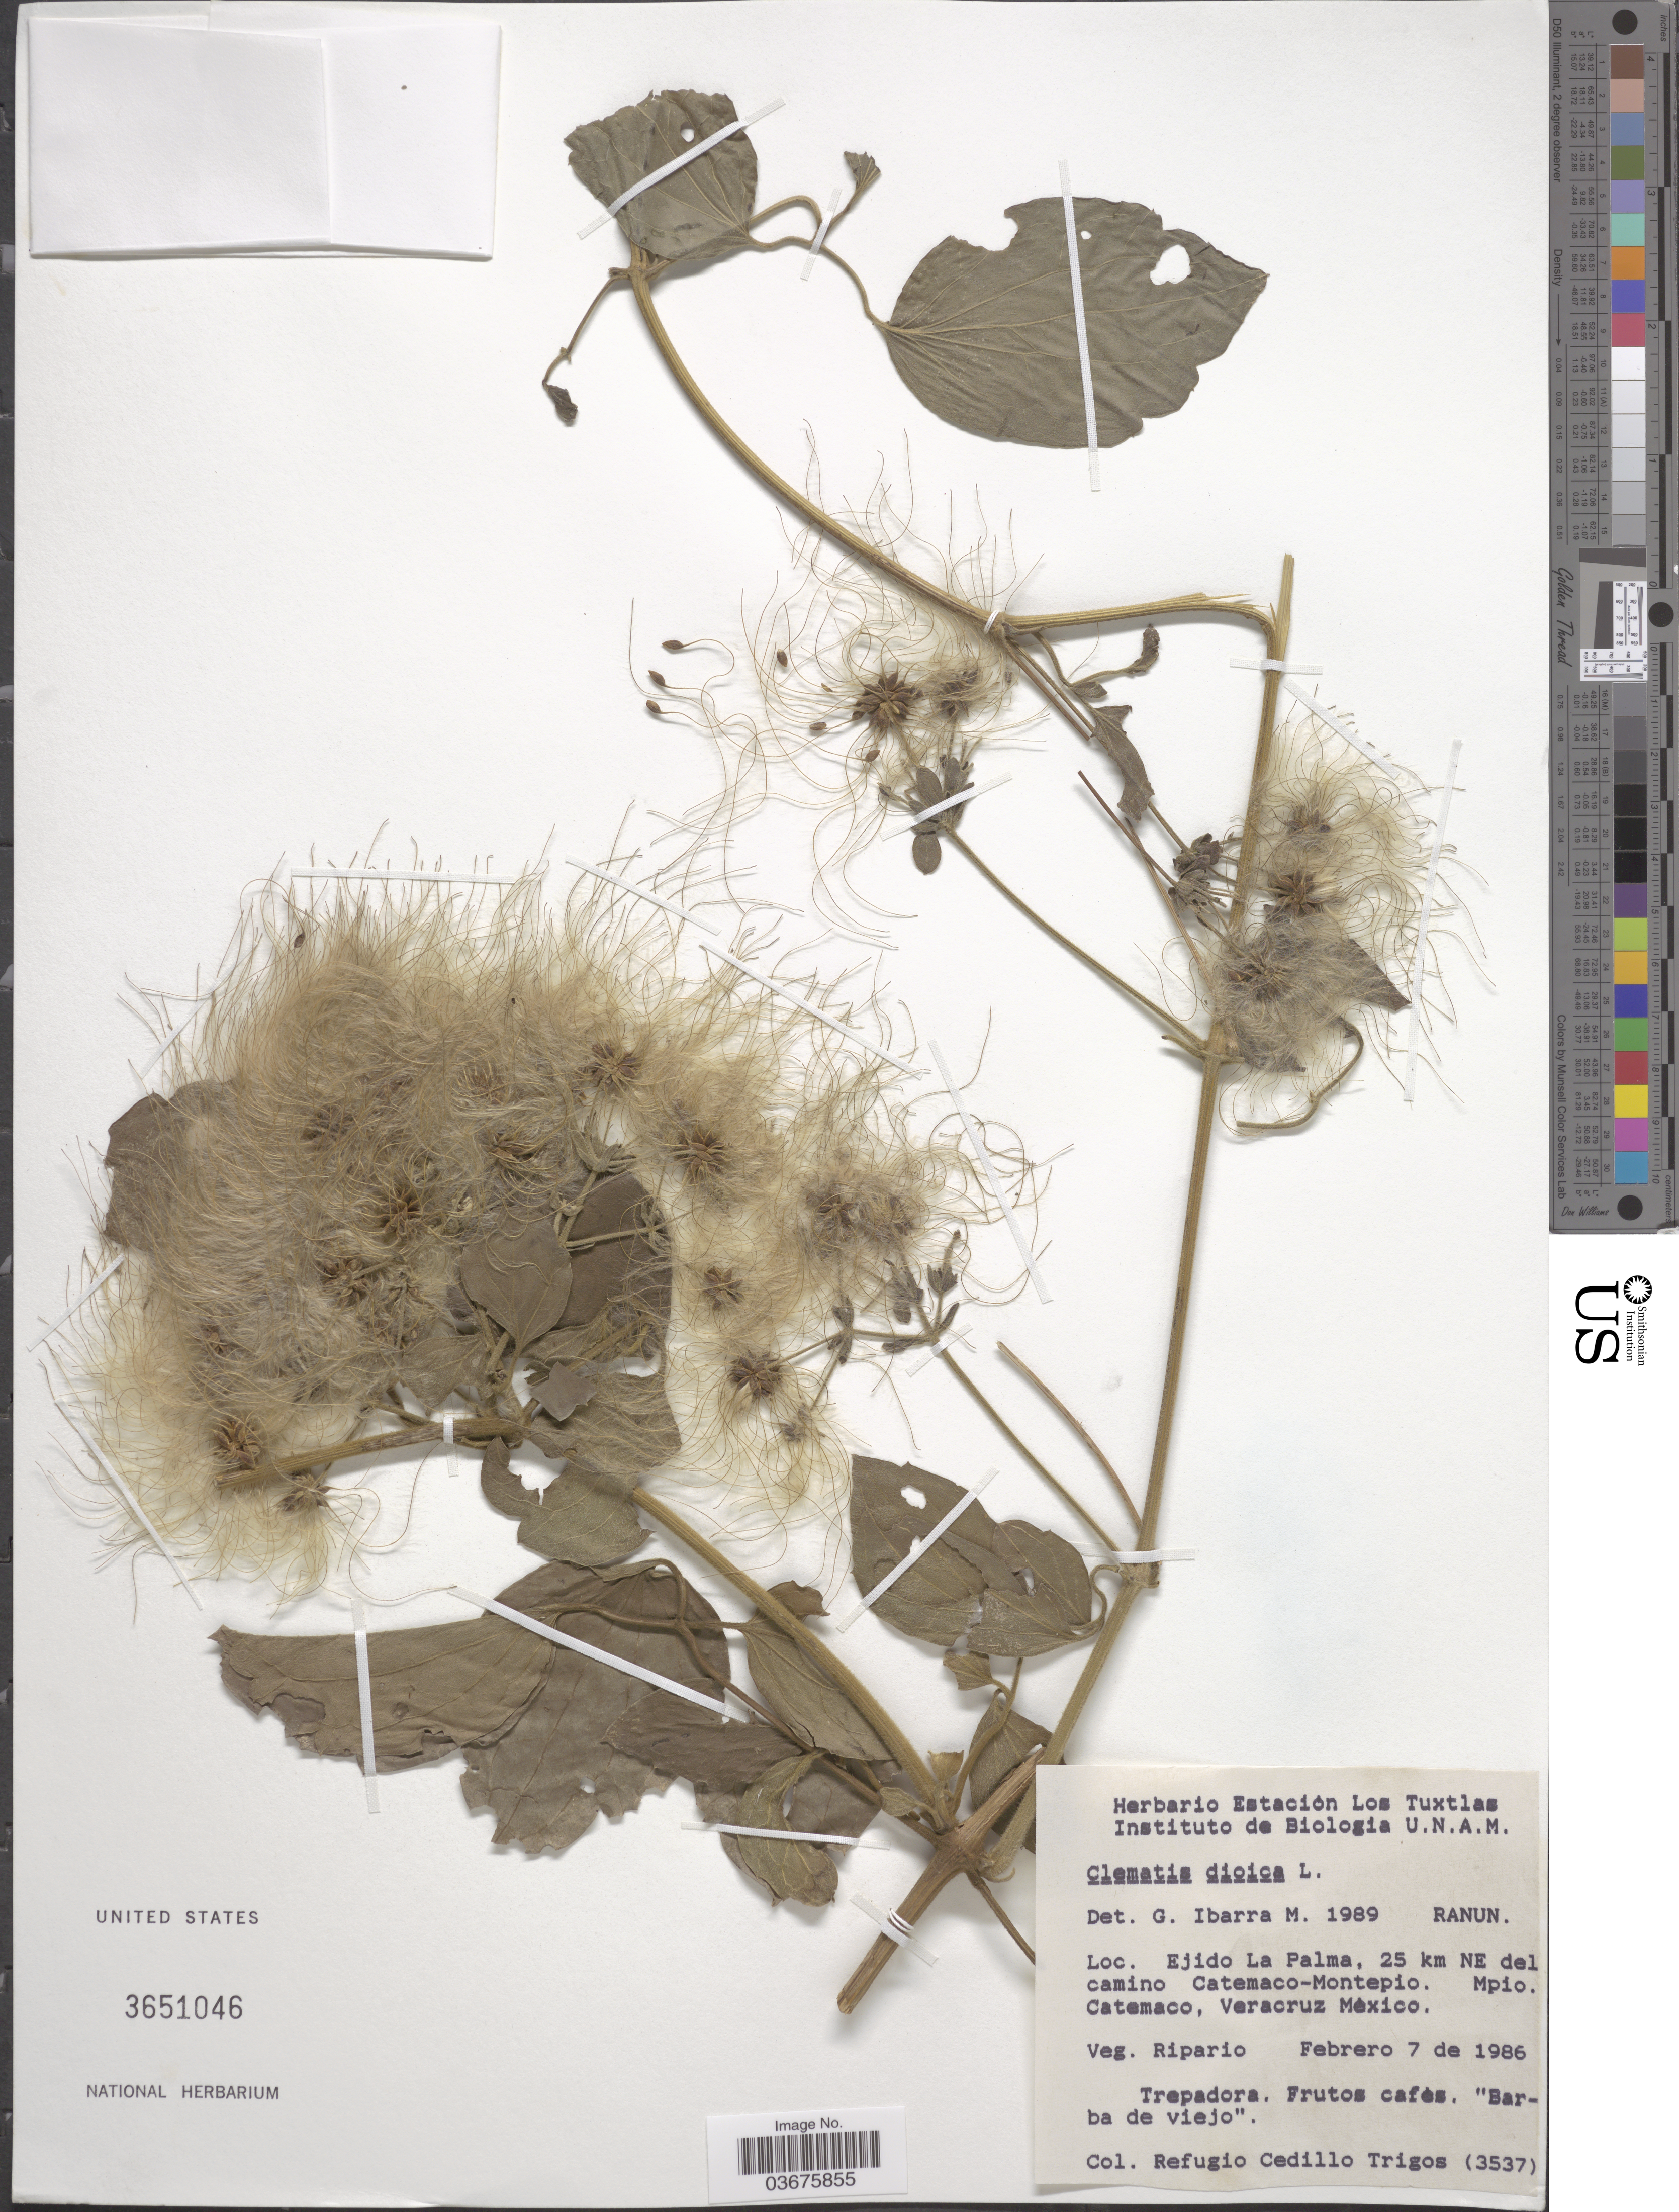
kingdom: Plantae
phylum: Tracheophyta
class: Magnoliopsida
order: Ranunculales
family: Ranunculaceae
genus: Clematis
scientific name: Clematis dioica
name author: L.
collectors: R. CedilloT.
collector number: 3537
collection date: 1986-02-07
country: Mexico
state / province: Veracruz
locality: Ejido La Palma, 25 km NE del camino Catemaco-Montepio. Mpio. Catemaco, Veracruz.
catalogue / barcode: US 3651046